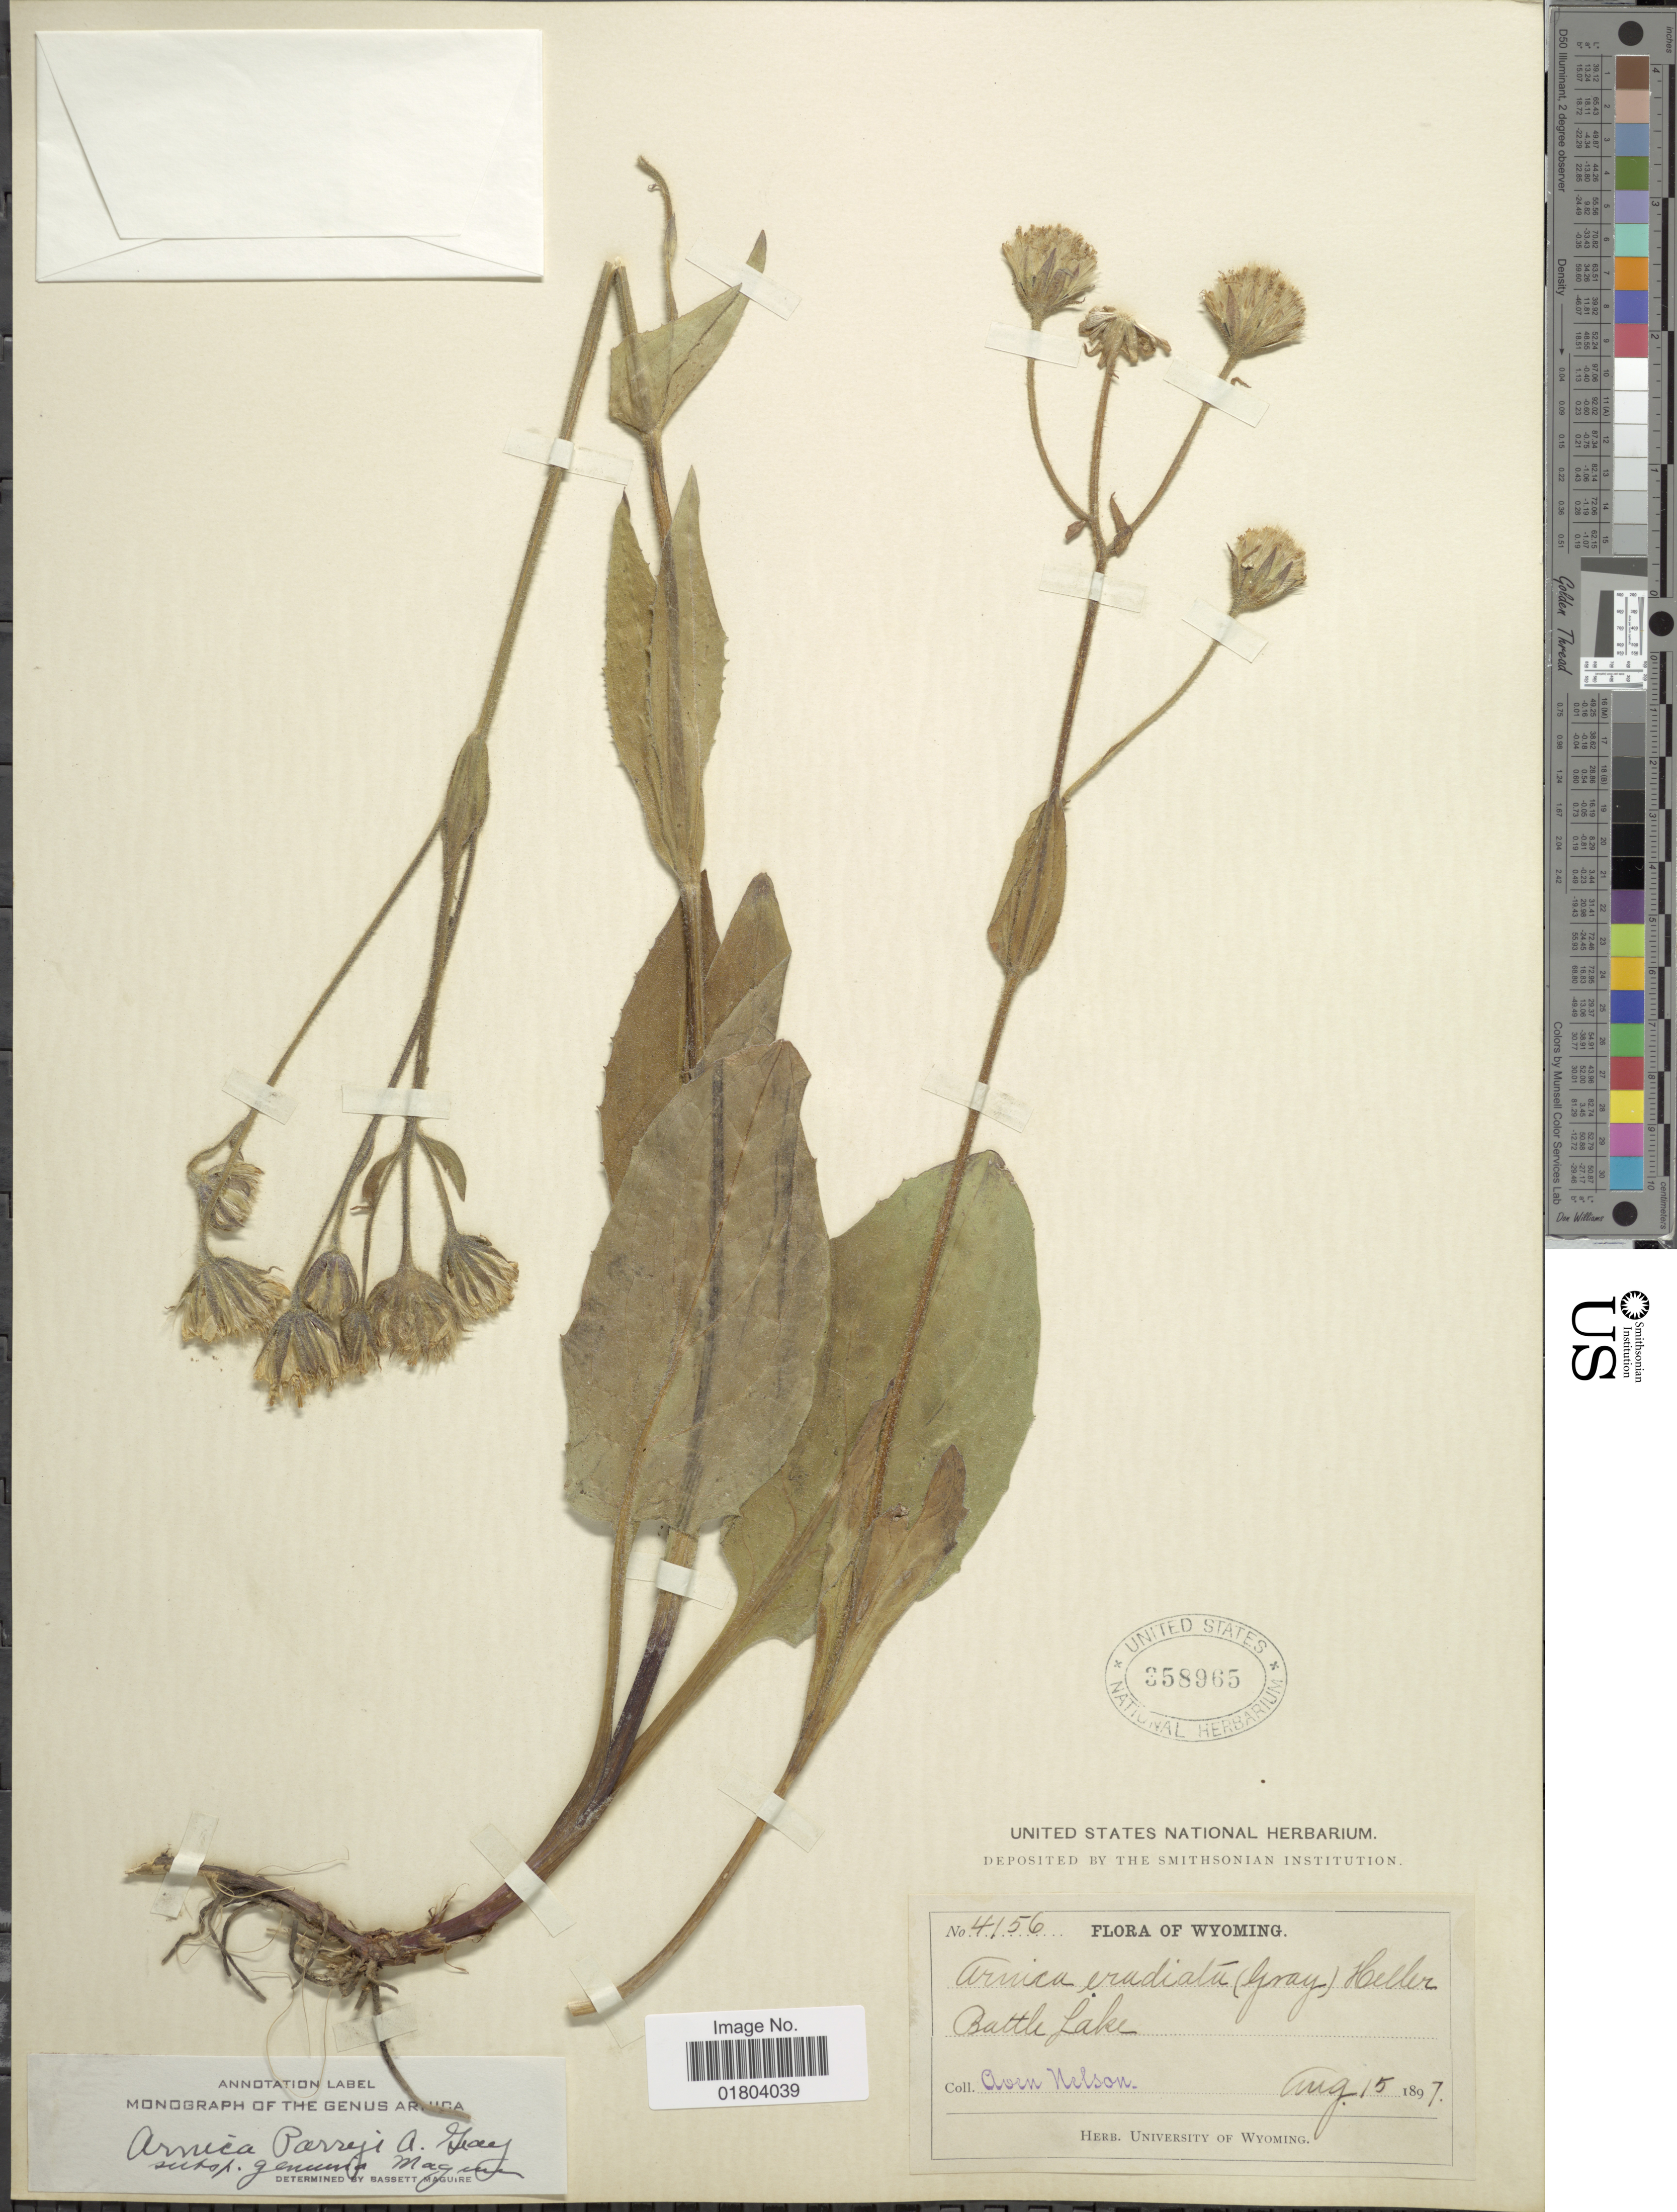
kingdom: Plantae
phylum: Tracheophyta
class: Magnoliopsida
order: Asterales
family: Asteraceae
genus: Arnica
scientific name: Arnica parryi subsp. genuina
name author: Maguire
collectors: A. Nelson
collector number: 4156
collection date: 1897-08-15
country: United States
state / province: Wyoming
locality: Battle Lake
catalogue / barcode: US 358965